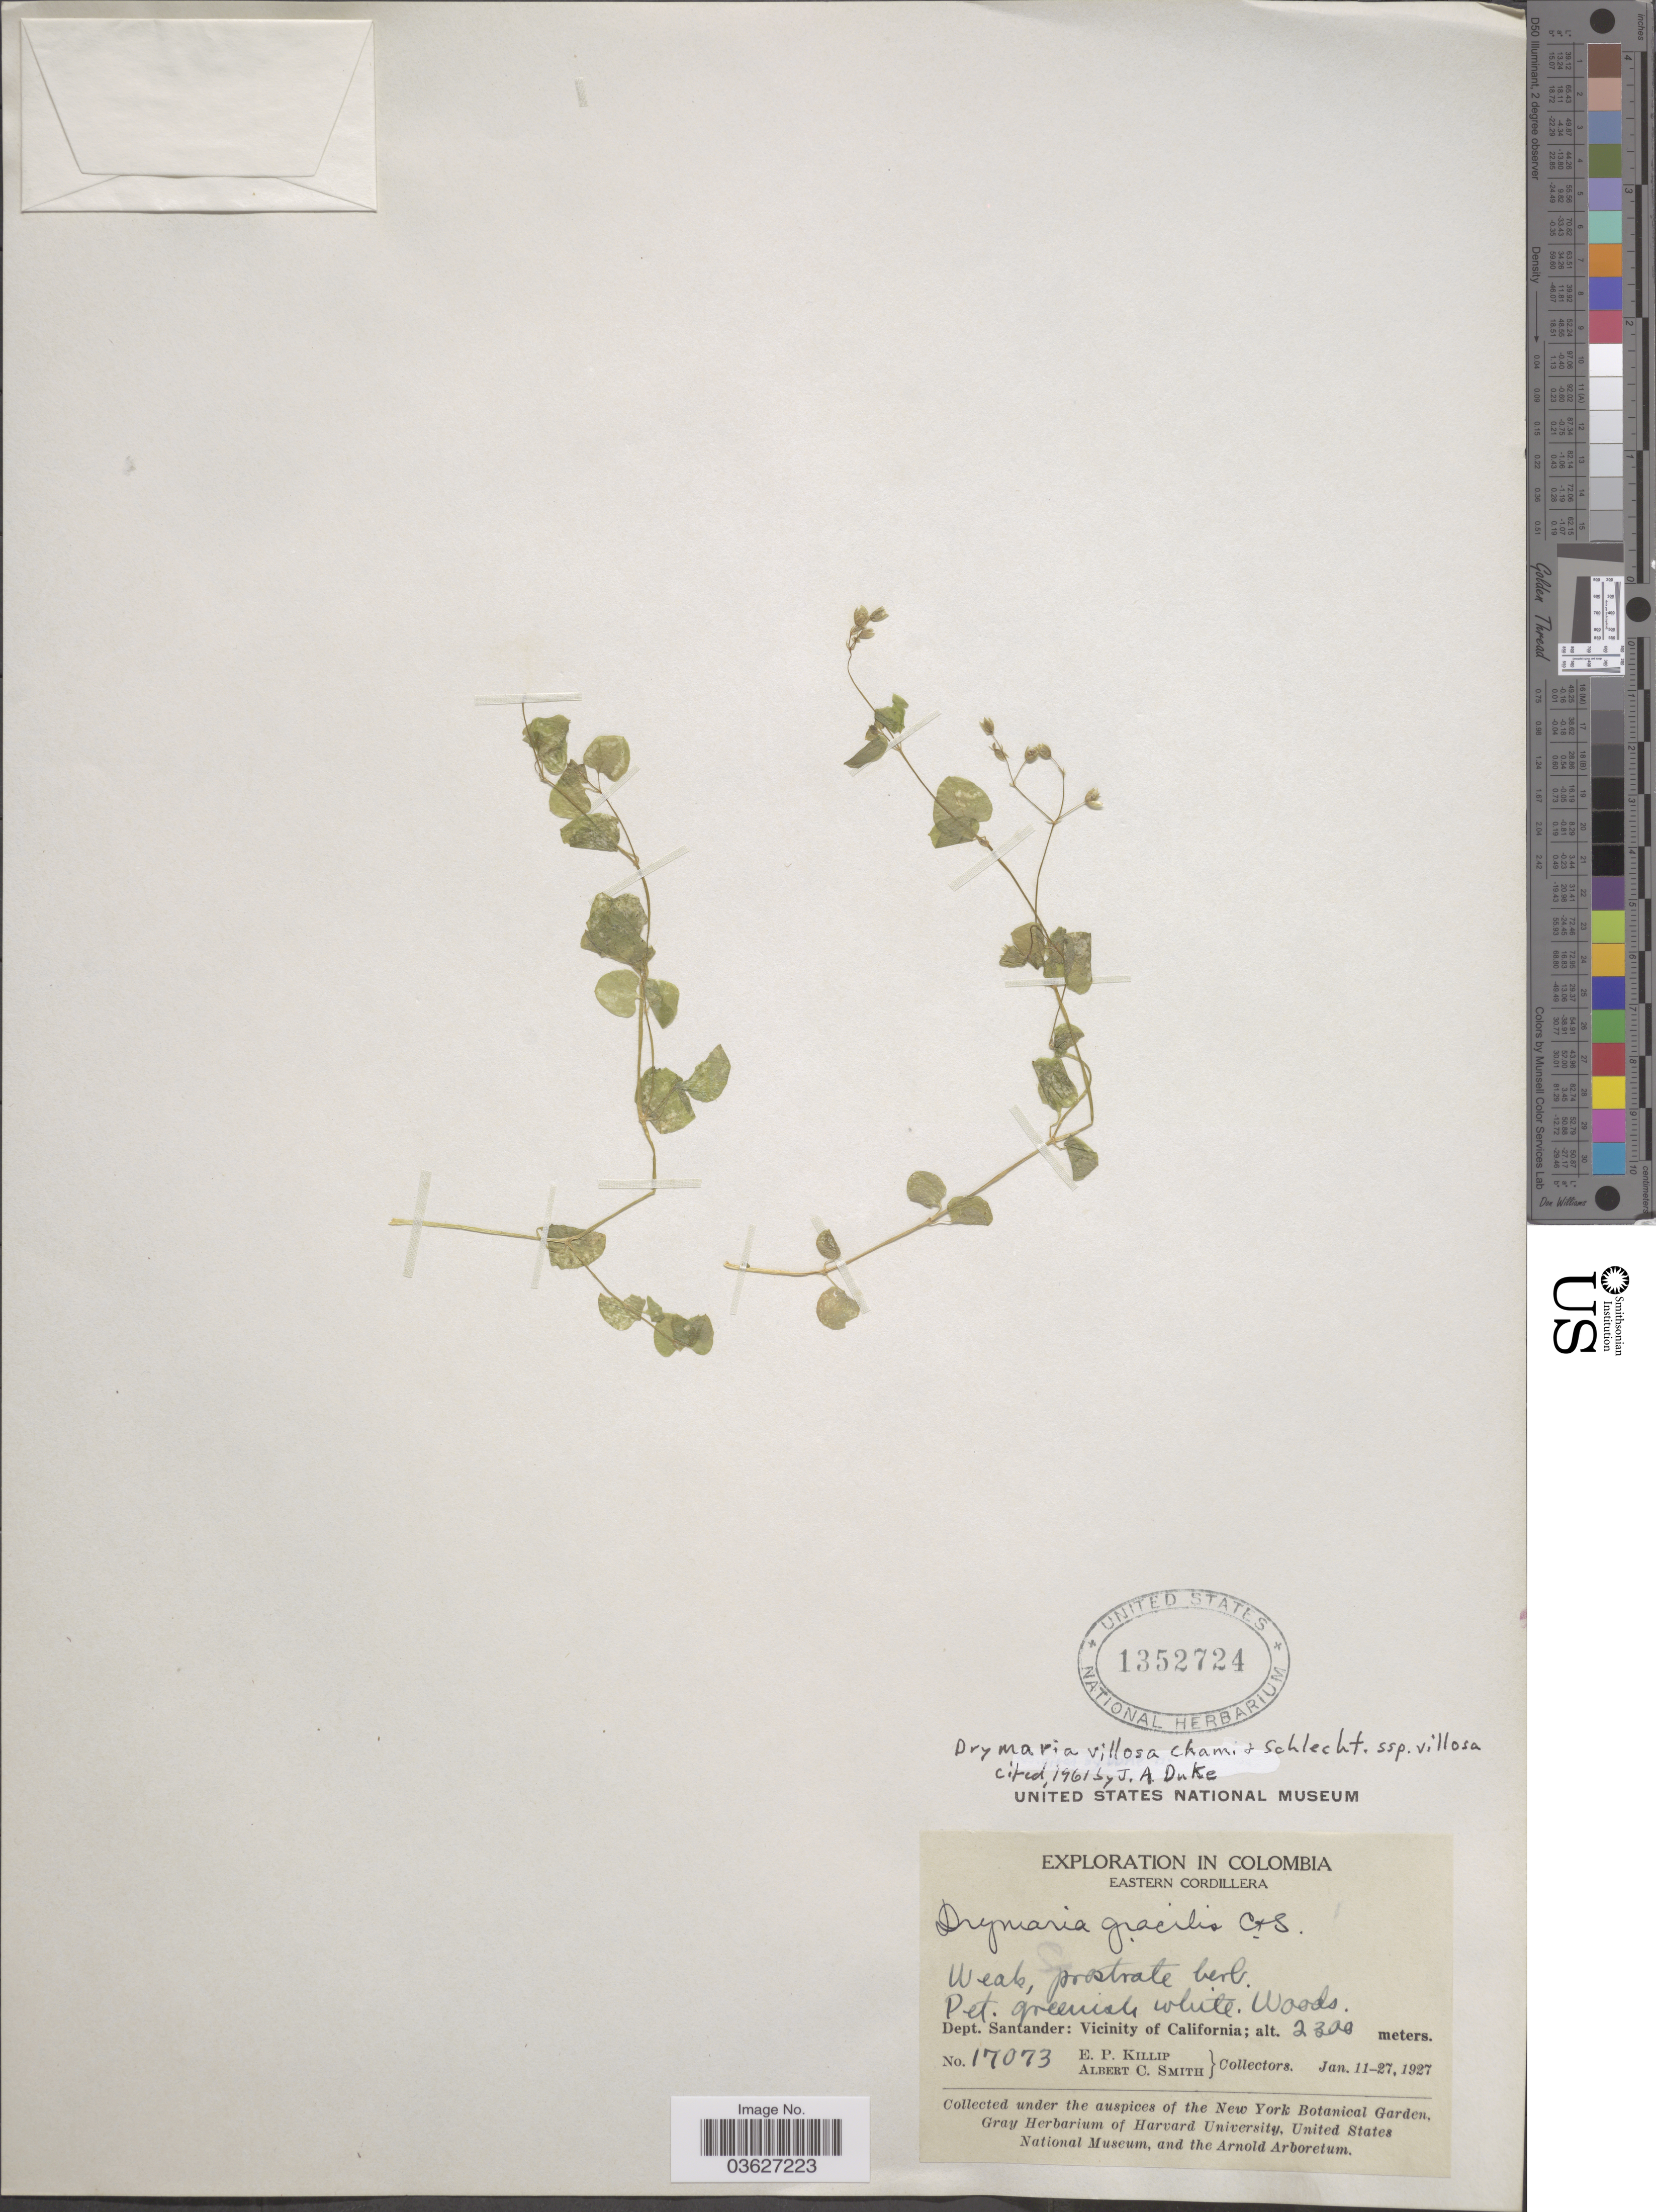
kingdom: Plantae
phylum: Tracheophyta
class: Magnoliopsida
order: Caryophyllales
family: Caryophyllaceae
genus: Drymaria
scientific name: Drymaria villosa subsp. villosa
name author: Cham. & Schltdl.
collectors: E. P. Killip & A. C. Smith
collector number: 17073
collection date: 1927-01-11/1927-01-27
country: Colombia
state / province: Santander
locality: Eastern Cordillera. Dept. Santander: Vicinity of California.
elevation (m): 2300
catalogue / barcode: US 1352724